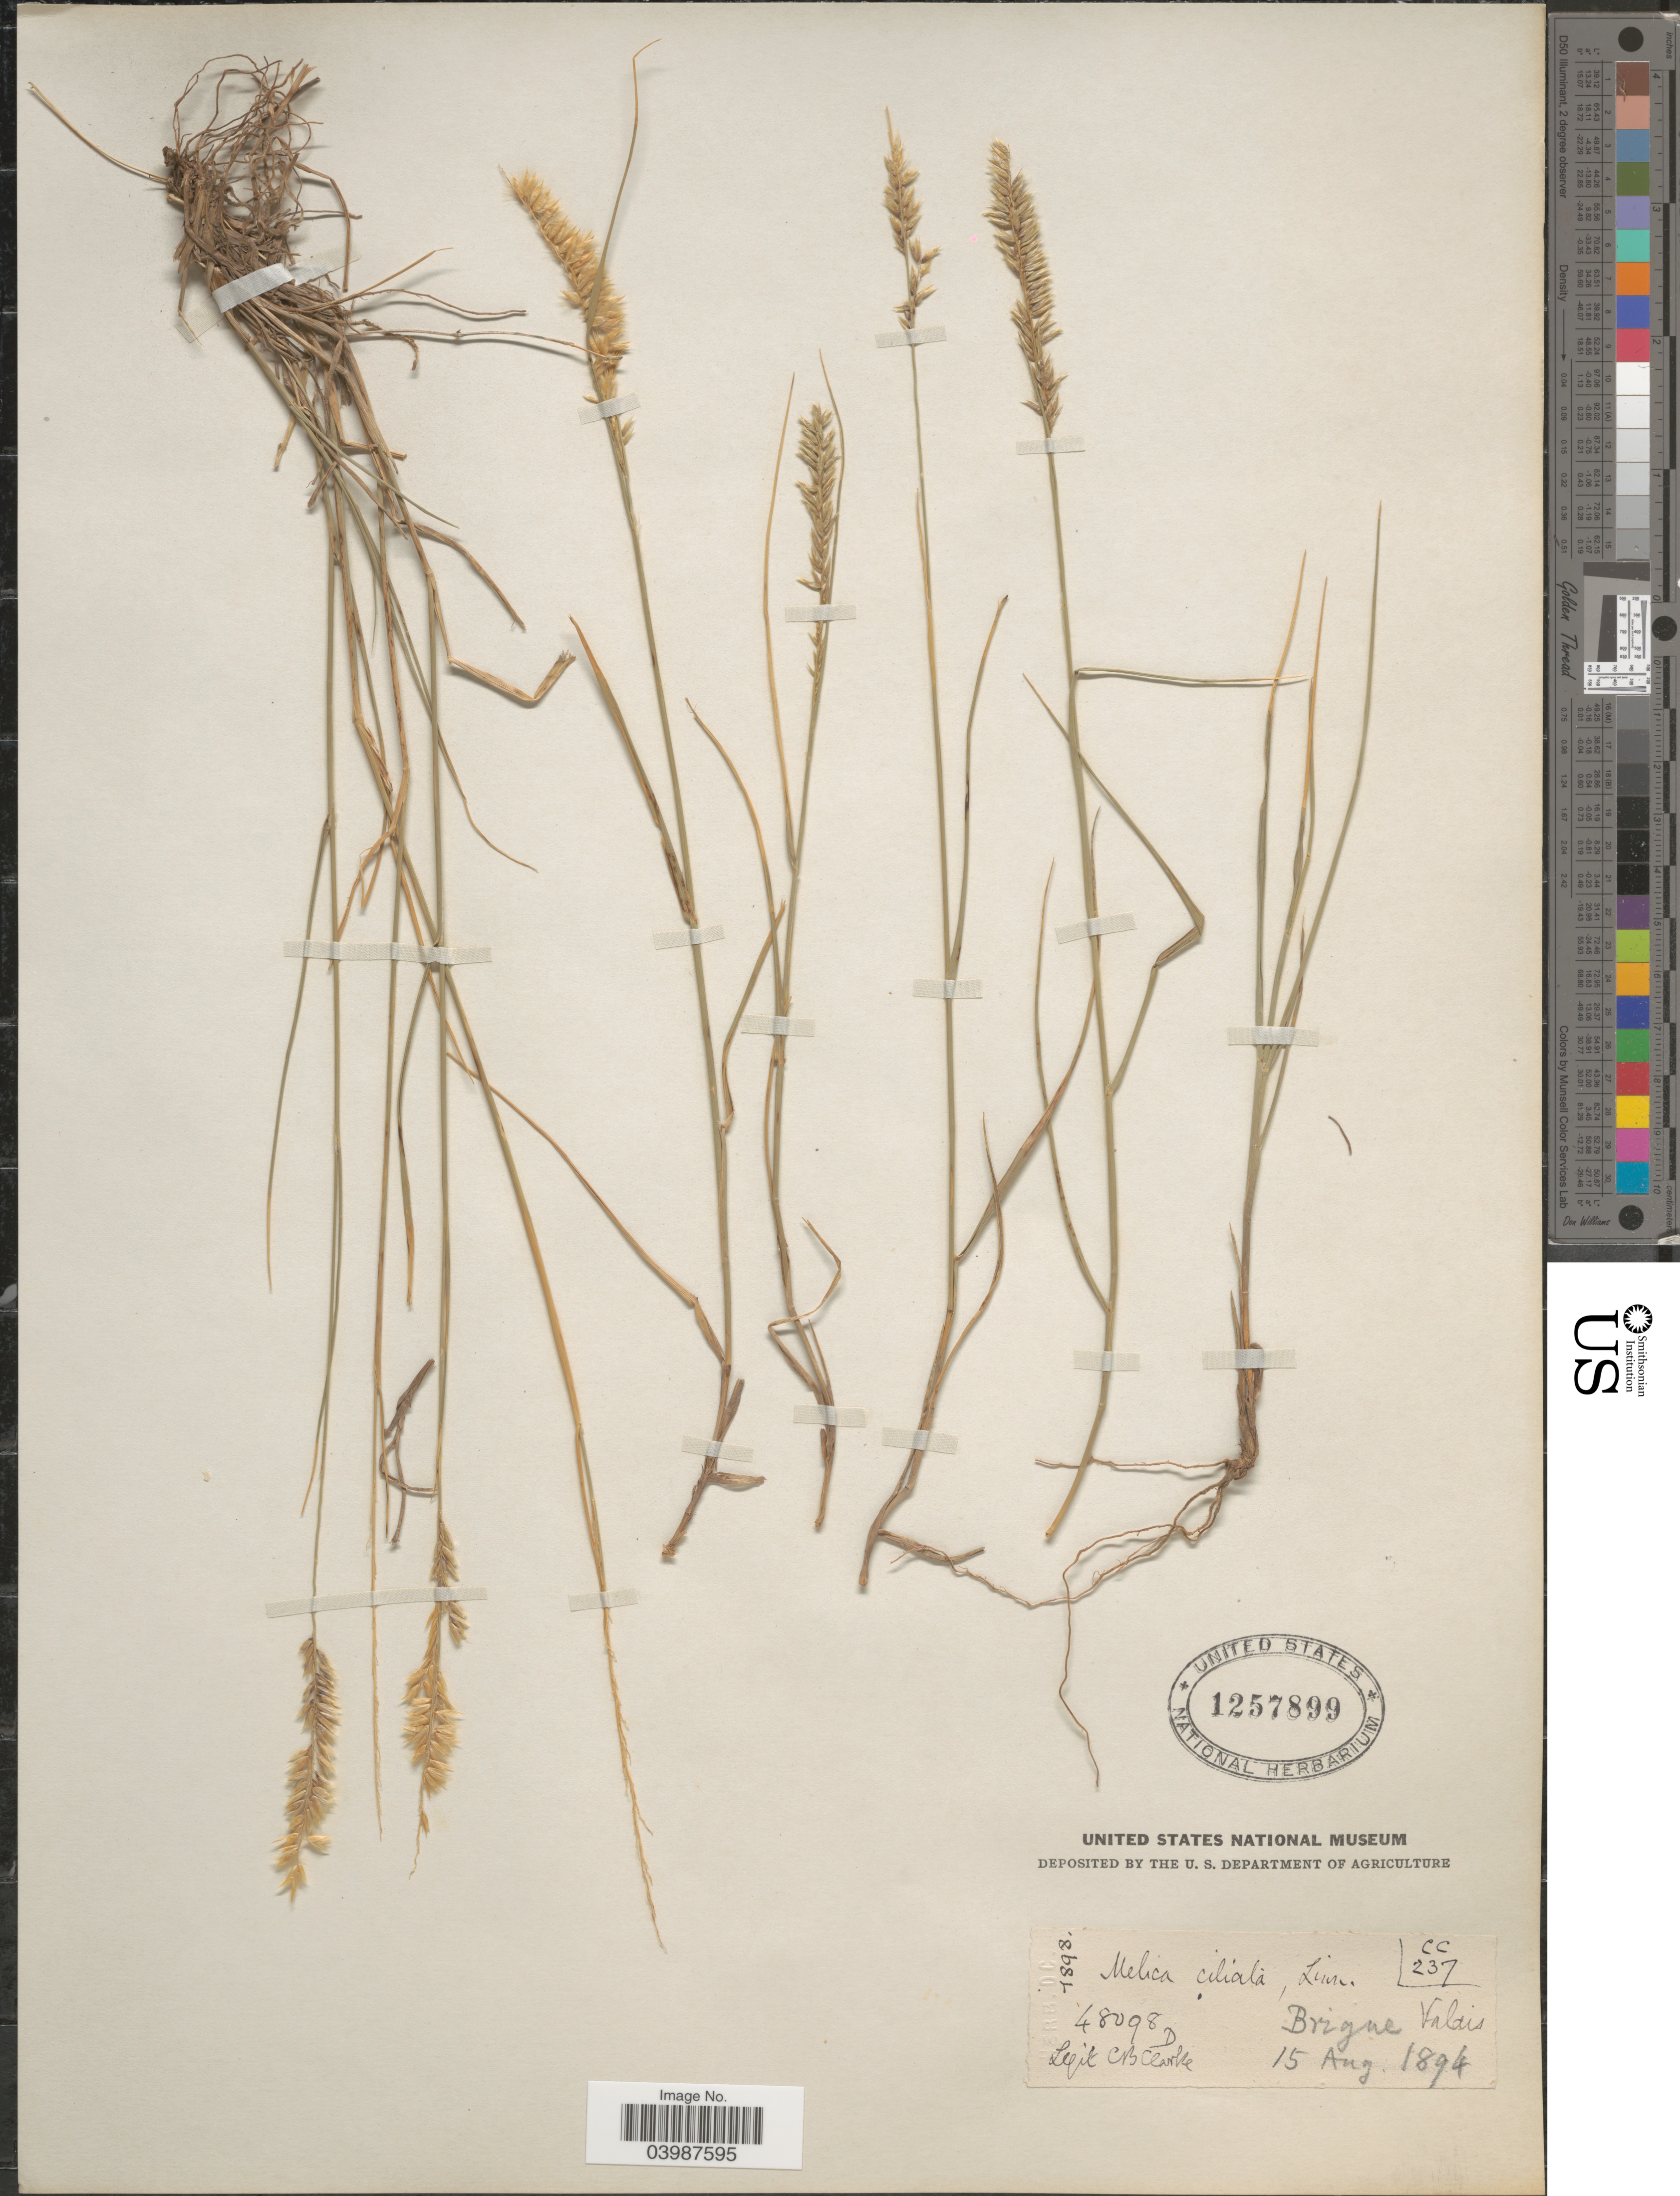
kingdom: Plantae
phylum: Tracheophyta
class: Liliopsida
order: Poales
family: Poaceae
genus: Melica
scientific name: Melica ciliata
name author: L.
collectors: C. B. Clarke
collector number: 48098/CC237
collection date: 1894-08-15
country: Switzerland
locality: Brigne, Valais [France or Switzerland? either country would be unusual for C.B. Clarke]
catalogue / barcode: US 1257899